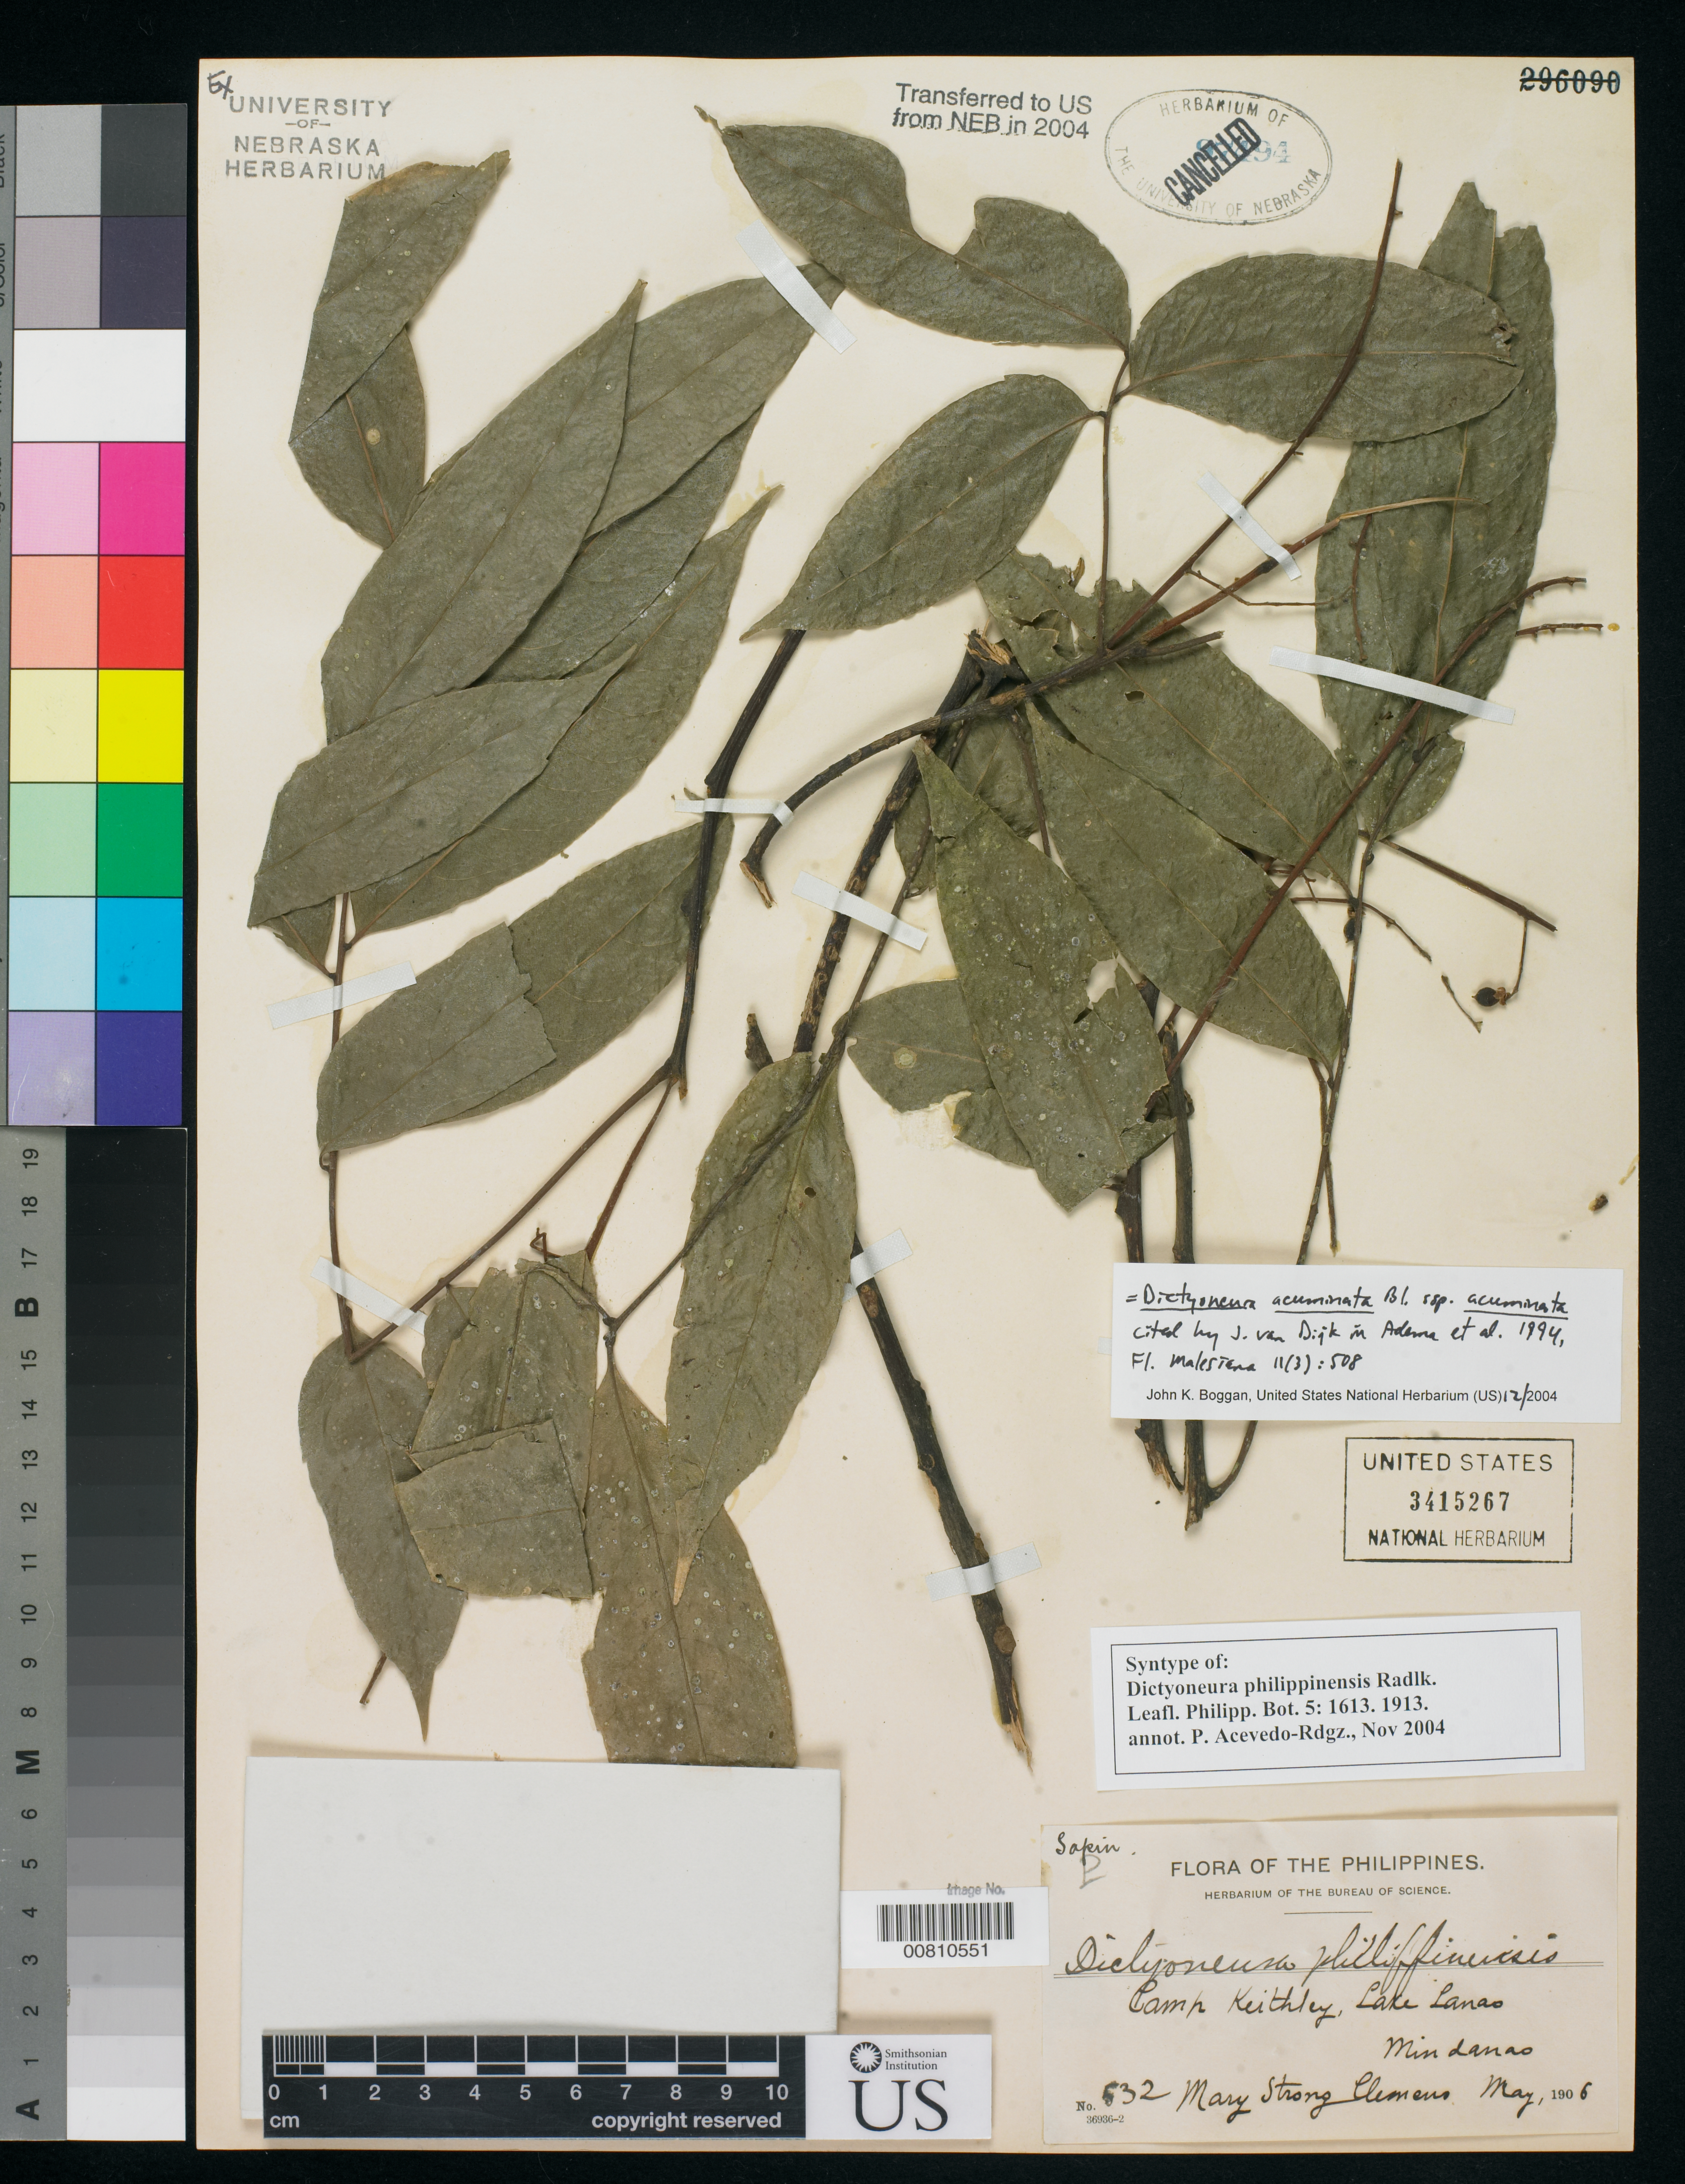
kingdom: Plantae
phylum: Tracheophyta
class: Magnoliopsida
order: Sapindales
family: Sapindaceae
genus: Dictyoneura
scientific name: Dictyoneura philippinensis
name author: Radlk. in Elmer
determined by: Boggan, J. K., (US), NMNH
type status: Isosyntype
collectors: M. S. Clemens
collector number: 532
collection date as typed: May 1906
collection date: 1906-05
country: Philippines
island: Mindanao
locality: Camp Keithley, Lake Lanao, Mindanao.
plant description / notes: Cited by J. van Dijk in Adema et al. 1994, Fl. Malesiana 11(3): 308.; Ex Herb. University of Nebraska, transferred to US from NEB in 2004.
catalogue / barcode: US 3415267